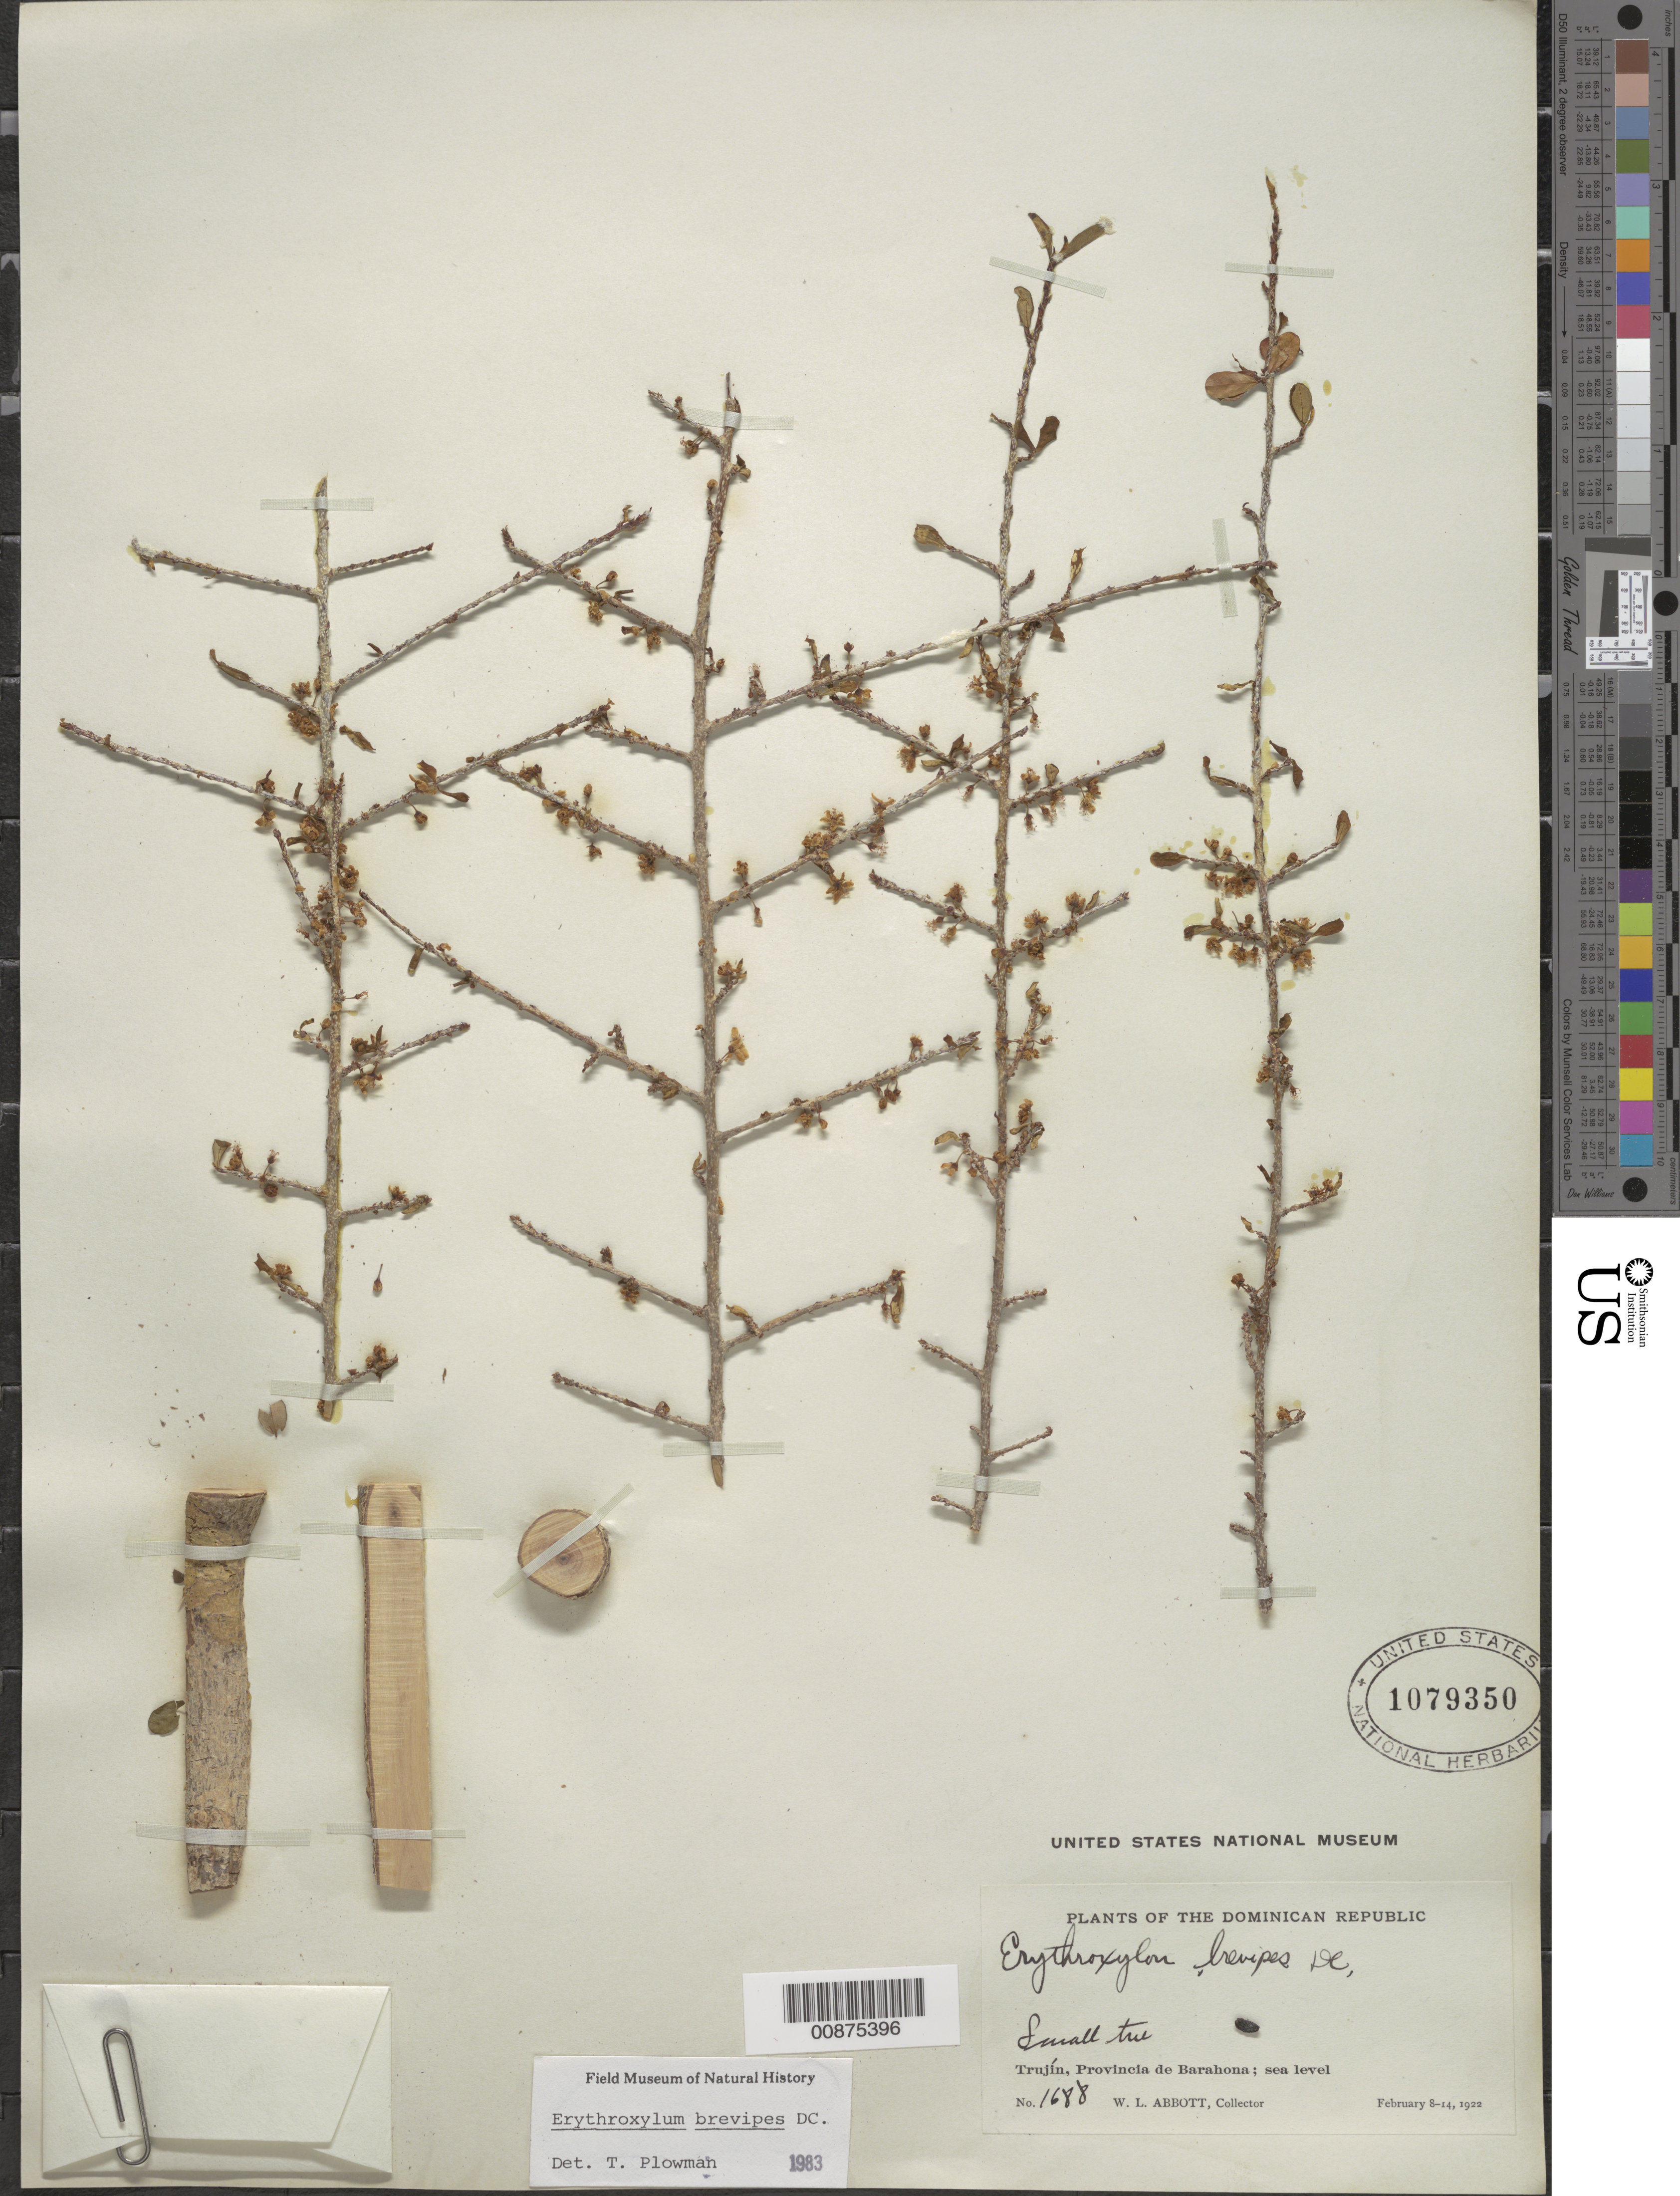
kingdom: Plantae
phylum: Tracheophyta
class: Magnoliopsida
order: Malpighiales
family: Erythroxylaceae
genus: Erythroxylum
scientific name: Erythroxylum brevipes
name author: DC.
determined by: Plowman, Timothy C.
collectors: W. L. Abbott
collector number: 1688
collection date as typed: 08 Feb 1922 to 14 Feb 1922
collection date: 1922-02-08/1922-02-14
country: Dominican Republic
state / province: Barahona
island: Hispaniola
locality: Trujín.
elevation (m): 0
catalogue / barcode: US 1079350